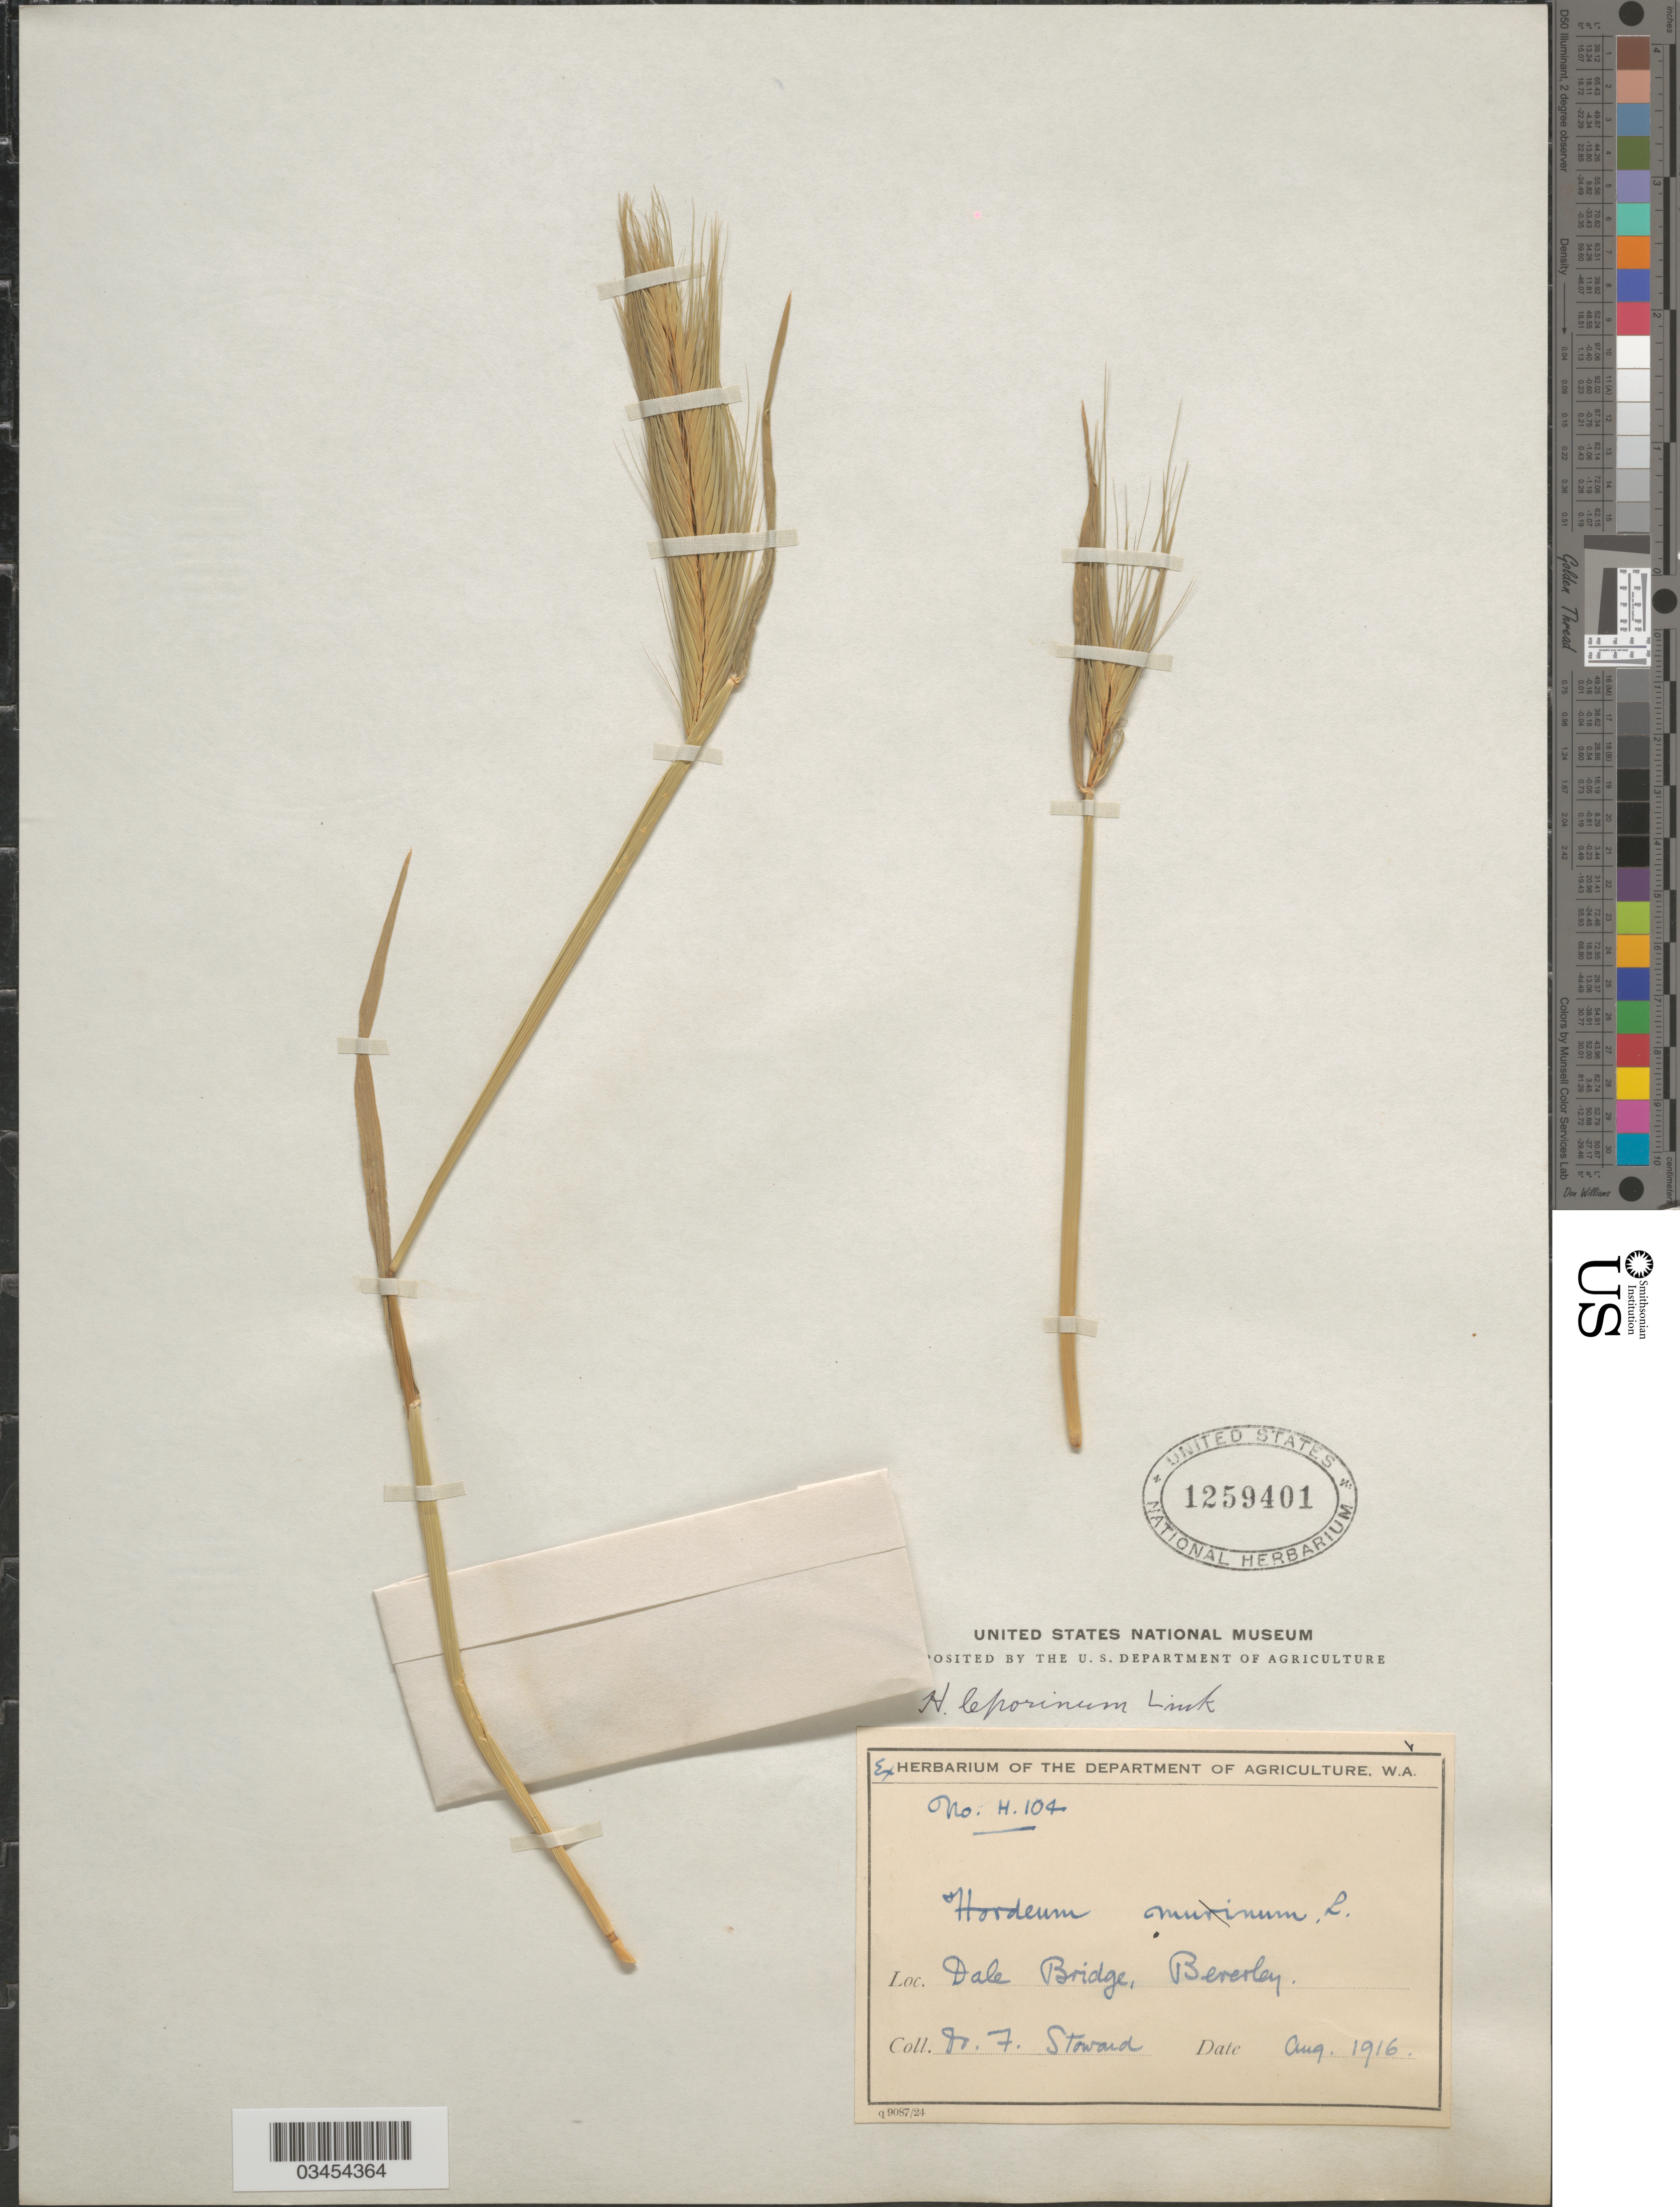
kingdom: Plantae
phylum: Tracheophyta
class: Liliopsida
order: Poales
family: Poaceae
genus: Hordeum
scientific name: Hordeum murinum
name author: L.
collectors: F. Stoward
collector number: H104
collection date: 1916-08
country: Australia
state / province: Western Australia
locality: Dale Bridge, Beverley.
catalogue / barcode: US 1259401